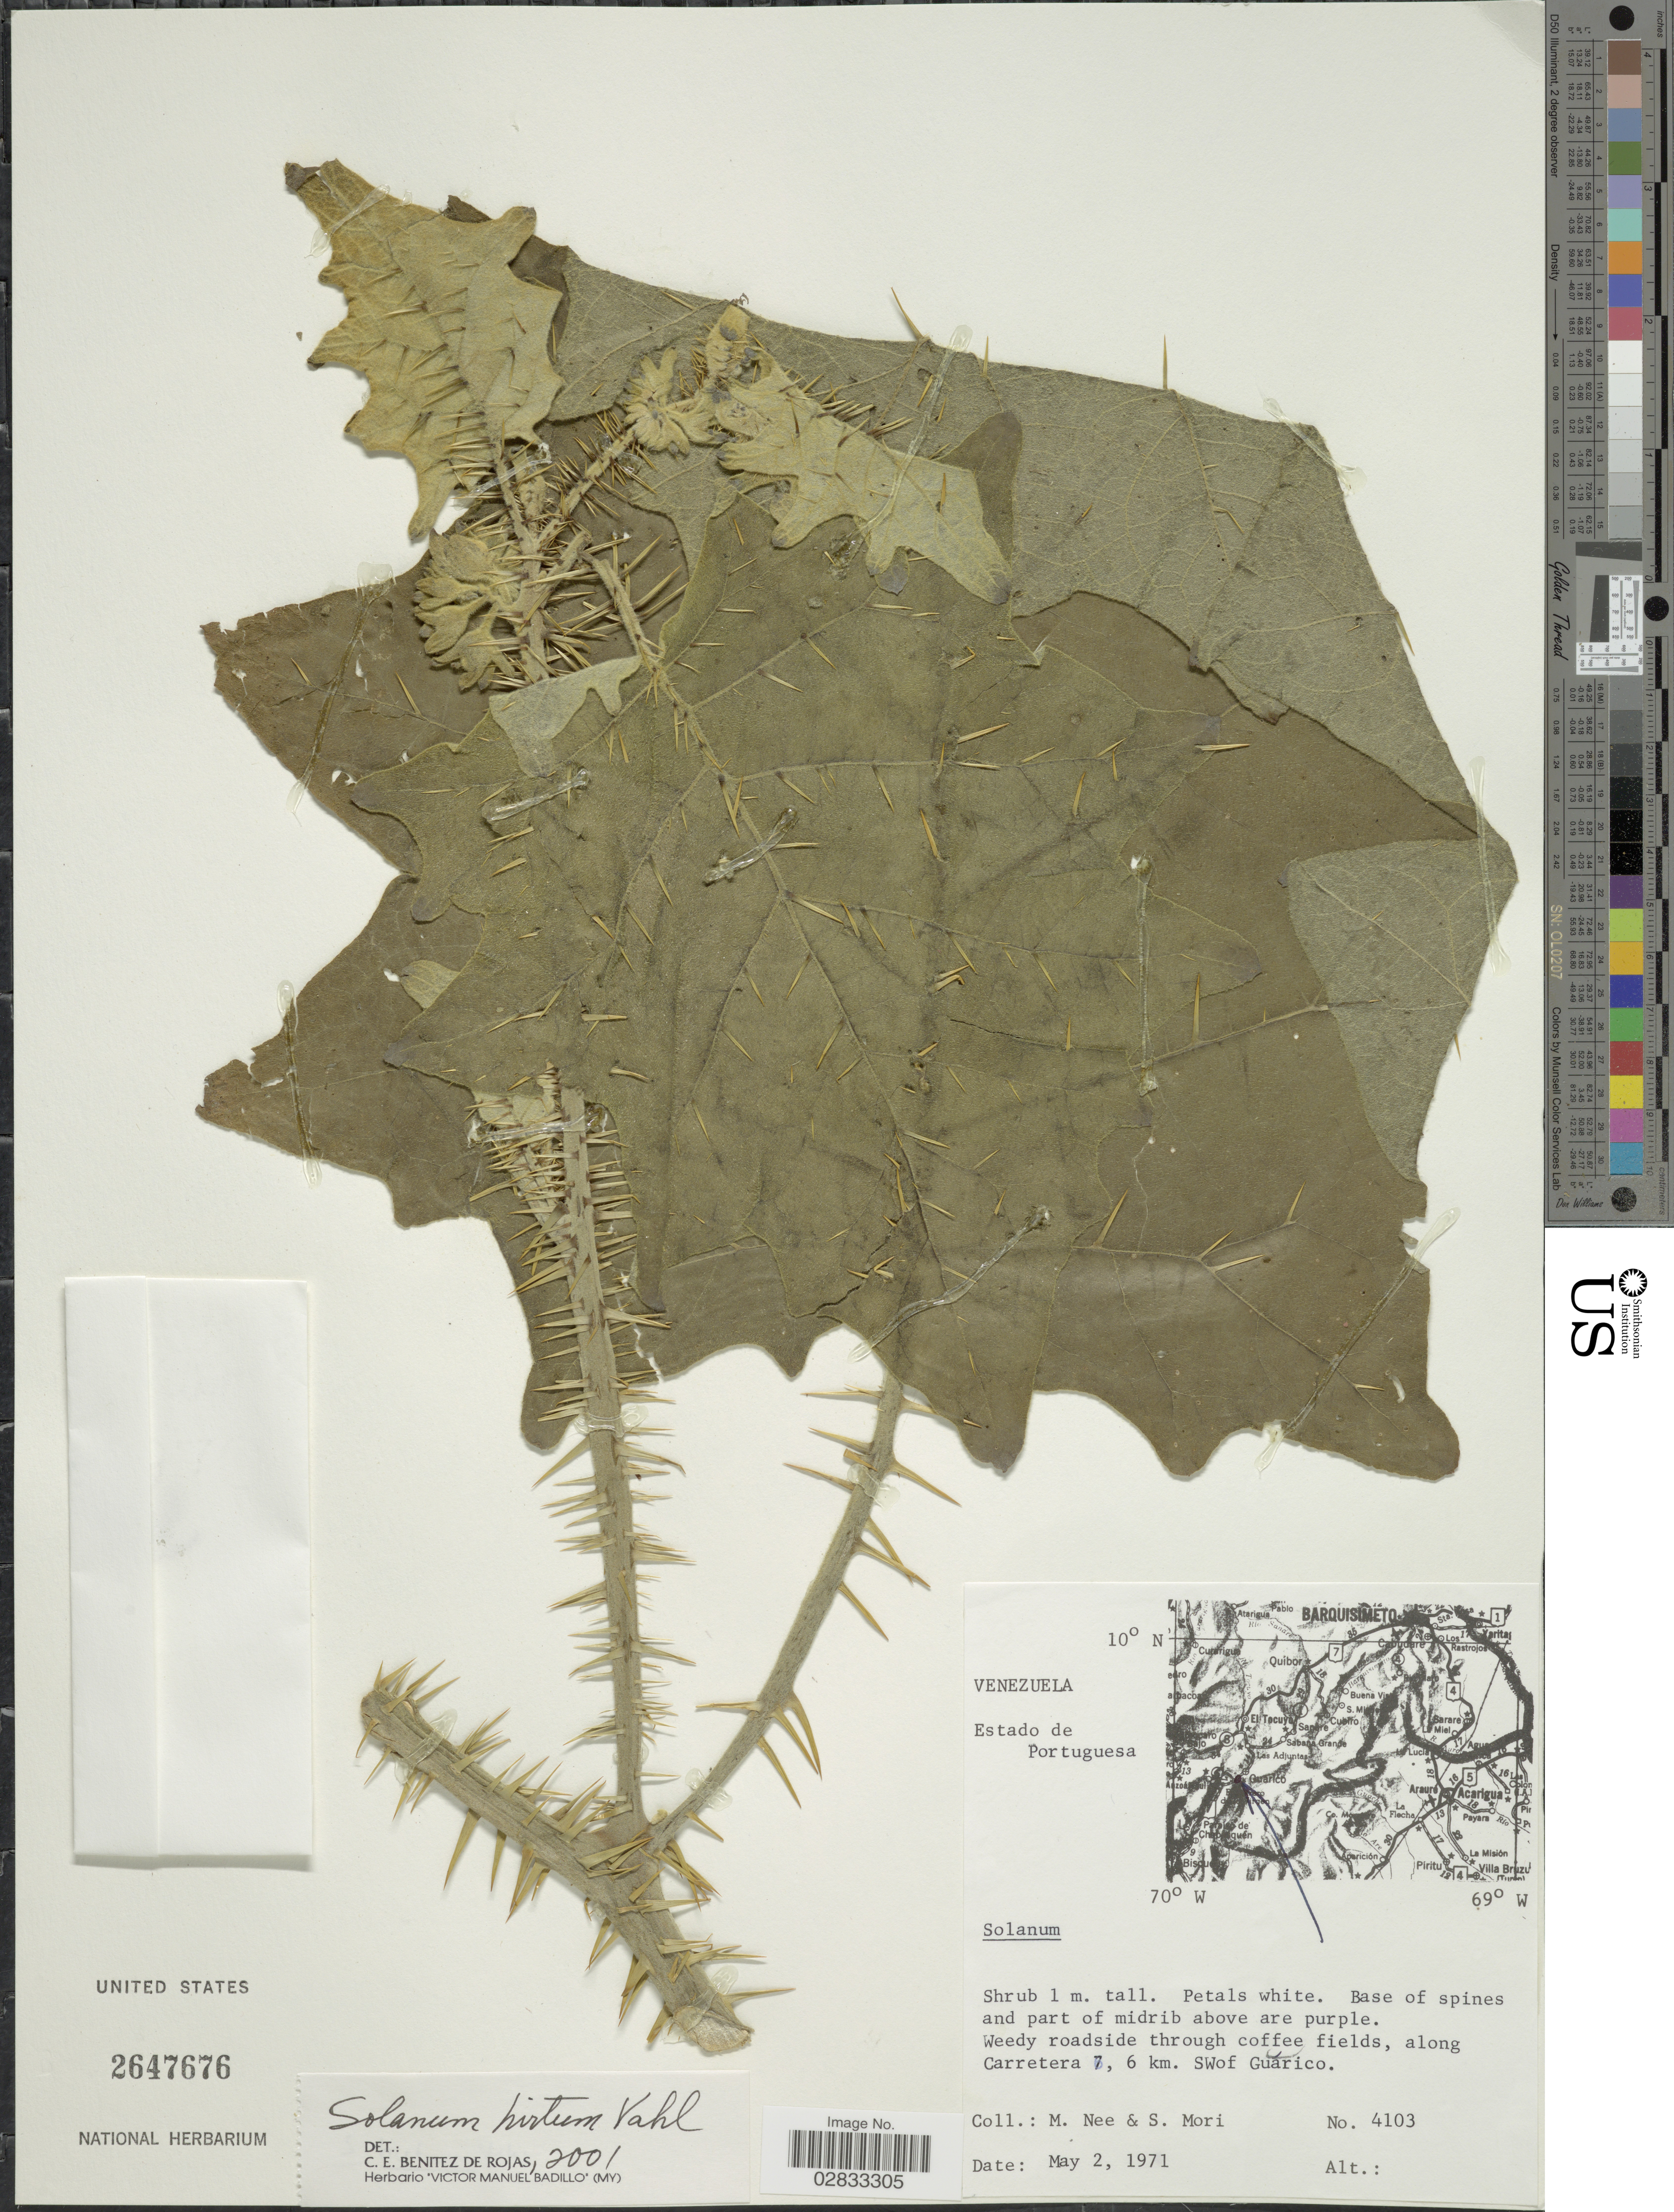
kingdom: Plantae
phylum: Tracheophyta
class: Magnoliopsida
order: Solanales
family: Solanaceae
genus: Solanum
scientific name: Solanum hirtum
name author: Vahl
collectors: M. Nee & S. Mori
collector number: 4103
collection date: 1971-05-02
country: Venezuela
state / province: Portuguesa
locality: Along Carretera 7, 6 km. SW of Guarico.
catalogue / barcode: US 2647676